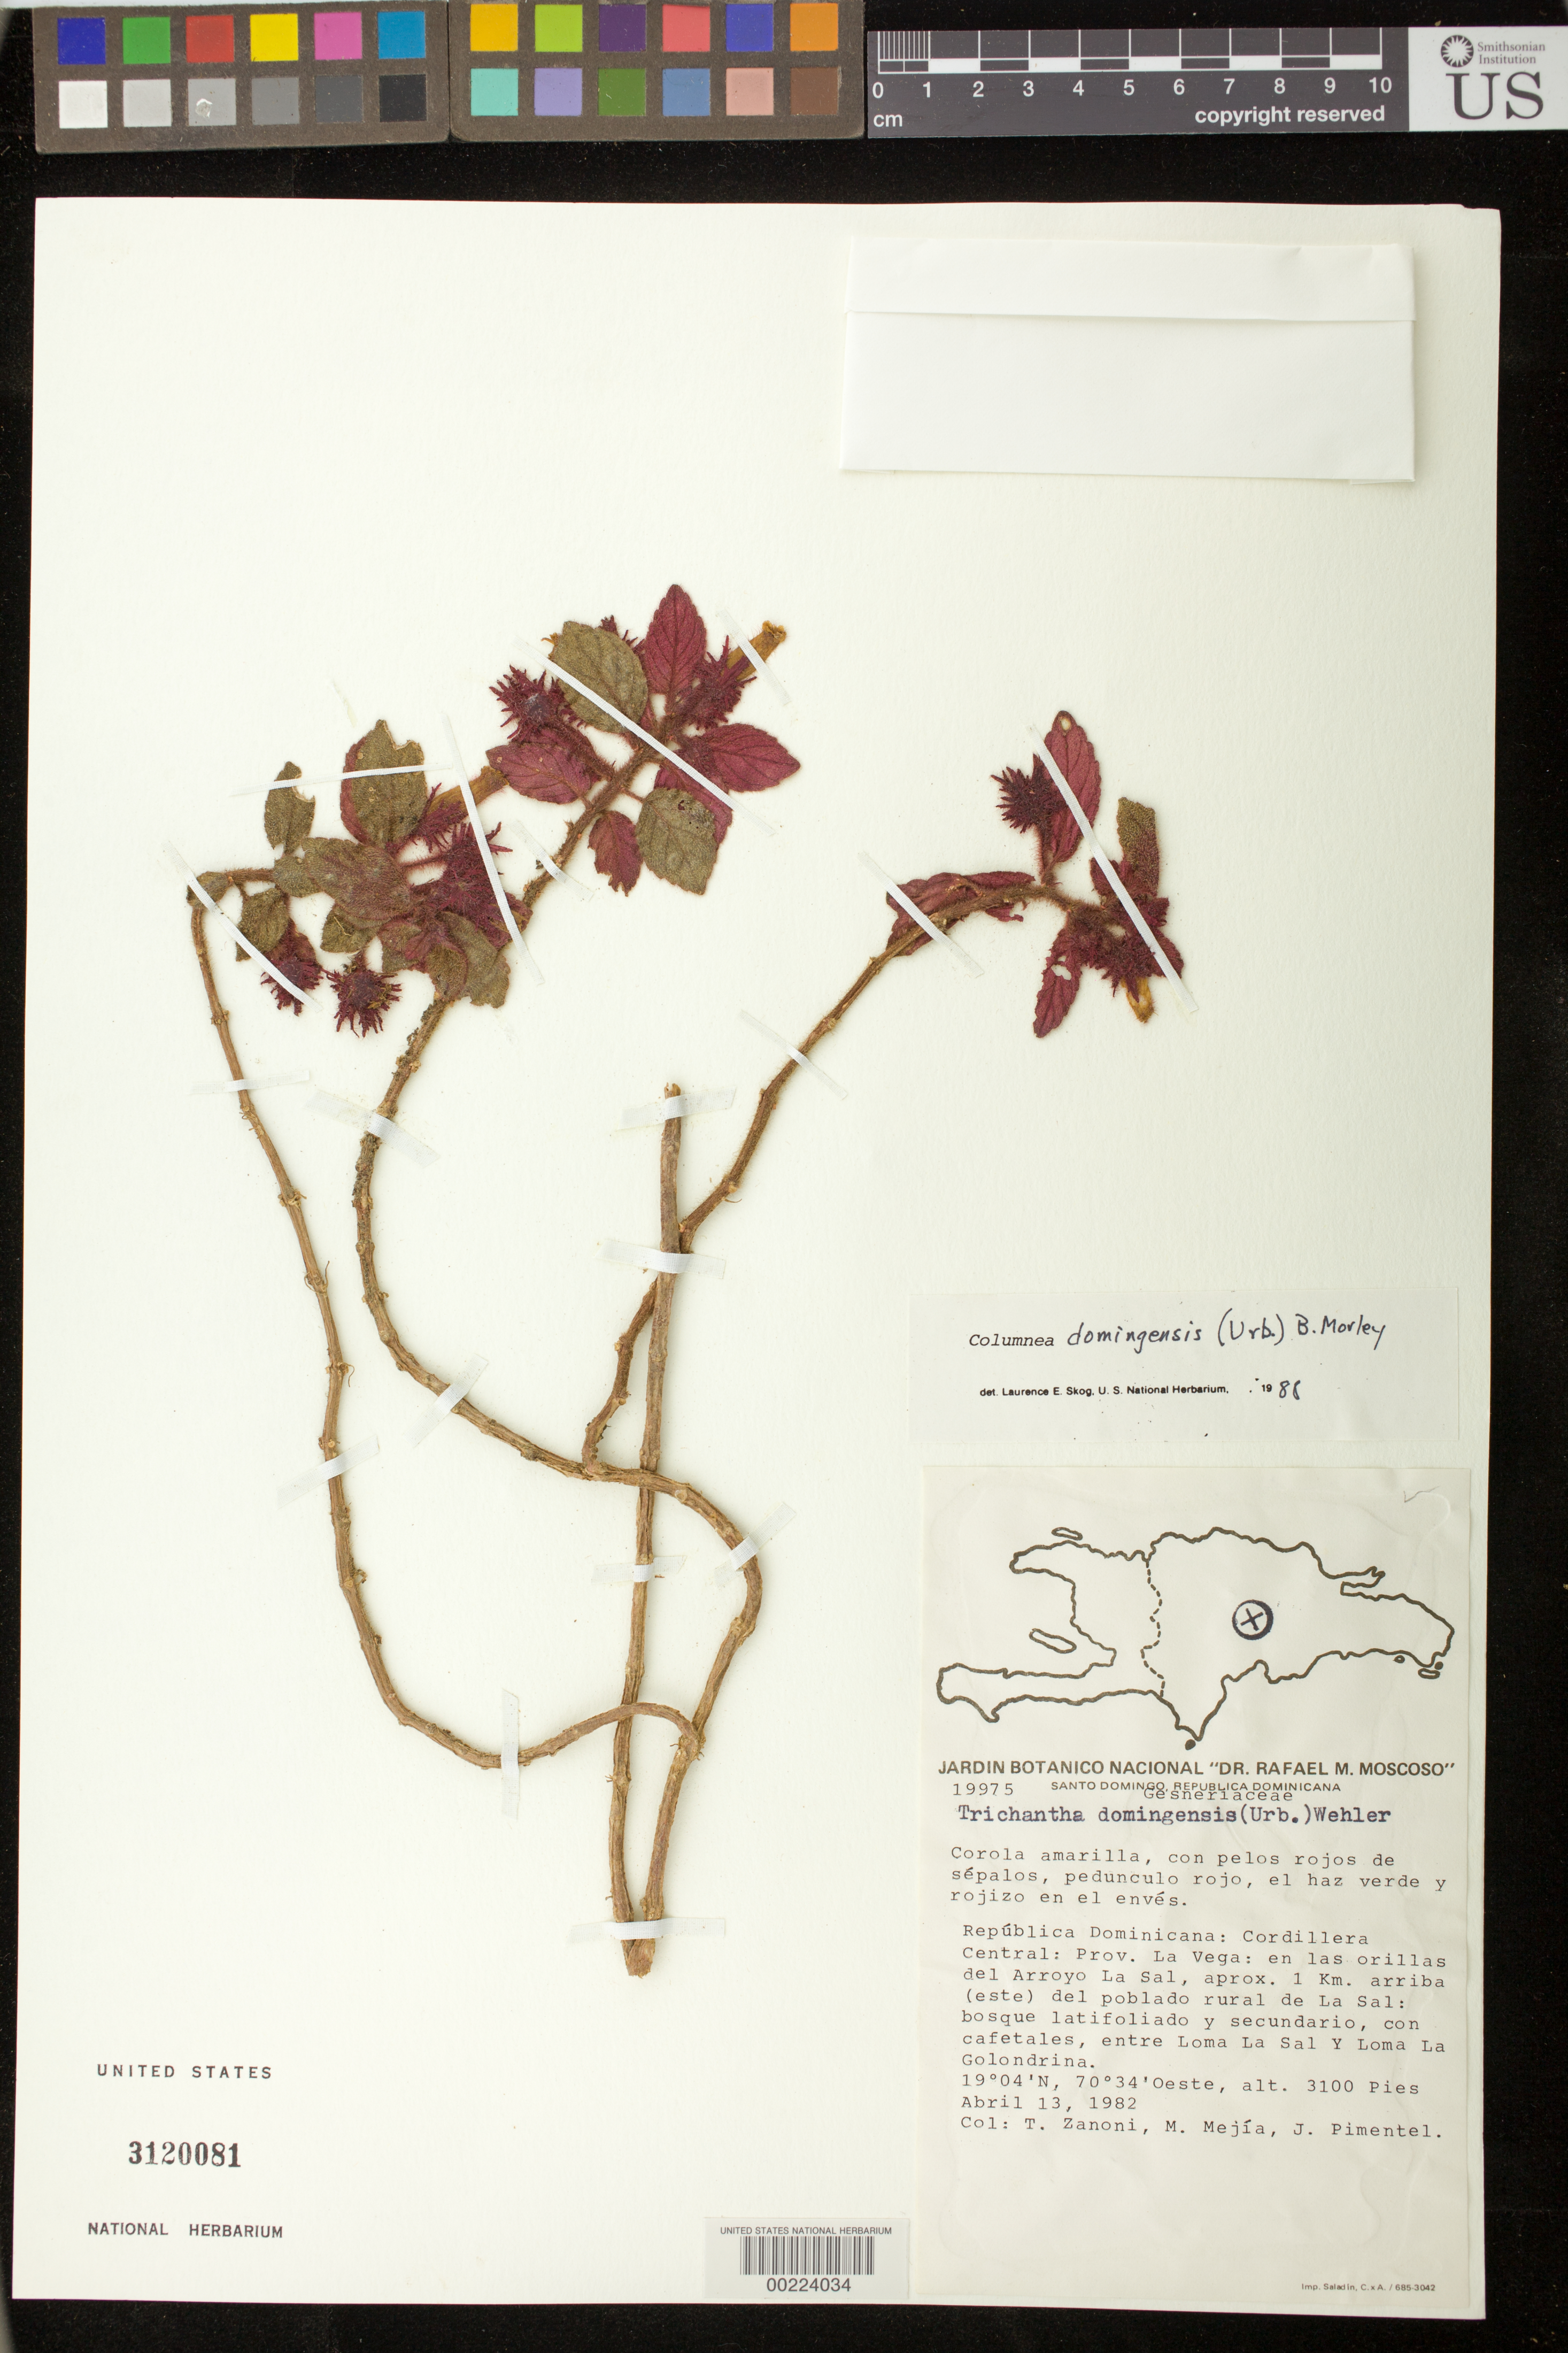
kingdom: Plantae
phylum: Tracheophyta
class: Magnoliopsida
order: Lamiales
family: Gesneriaceae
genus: Columnea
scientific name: Columnea domingensis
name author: (Urb.) B.D. Morley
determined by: Skog, Laurence E.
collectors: T. A. Zanoni, M. Mejia & J. Pimentel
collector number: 19975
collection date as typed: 13 Apr 1982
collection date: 1982-04-13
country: Dominican Republic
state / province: La Vega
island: Hispaniola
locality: Cordillera Central: en las orillas del Arroyo La Sal, aprox. 1 km arribe (este) del poblado rural de La Sal, entre Loma La Sal y Loma La Golondrina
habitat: Bosque latifoliado y secundario, con cafetales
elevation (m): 945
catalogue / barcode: US 3120081